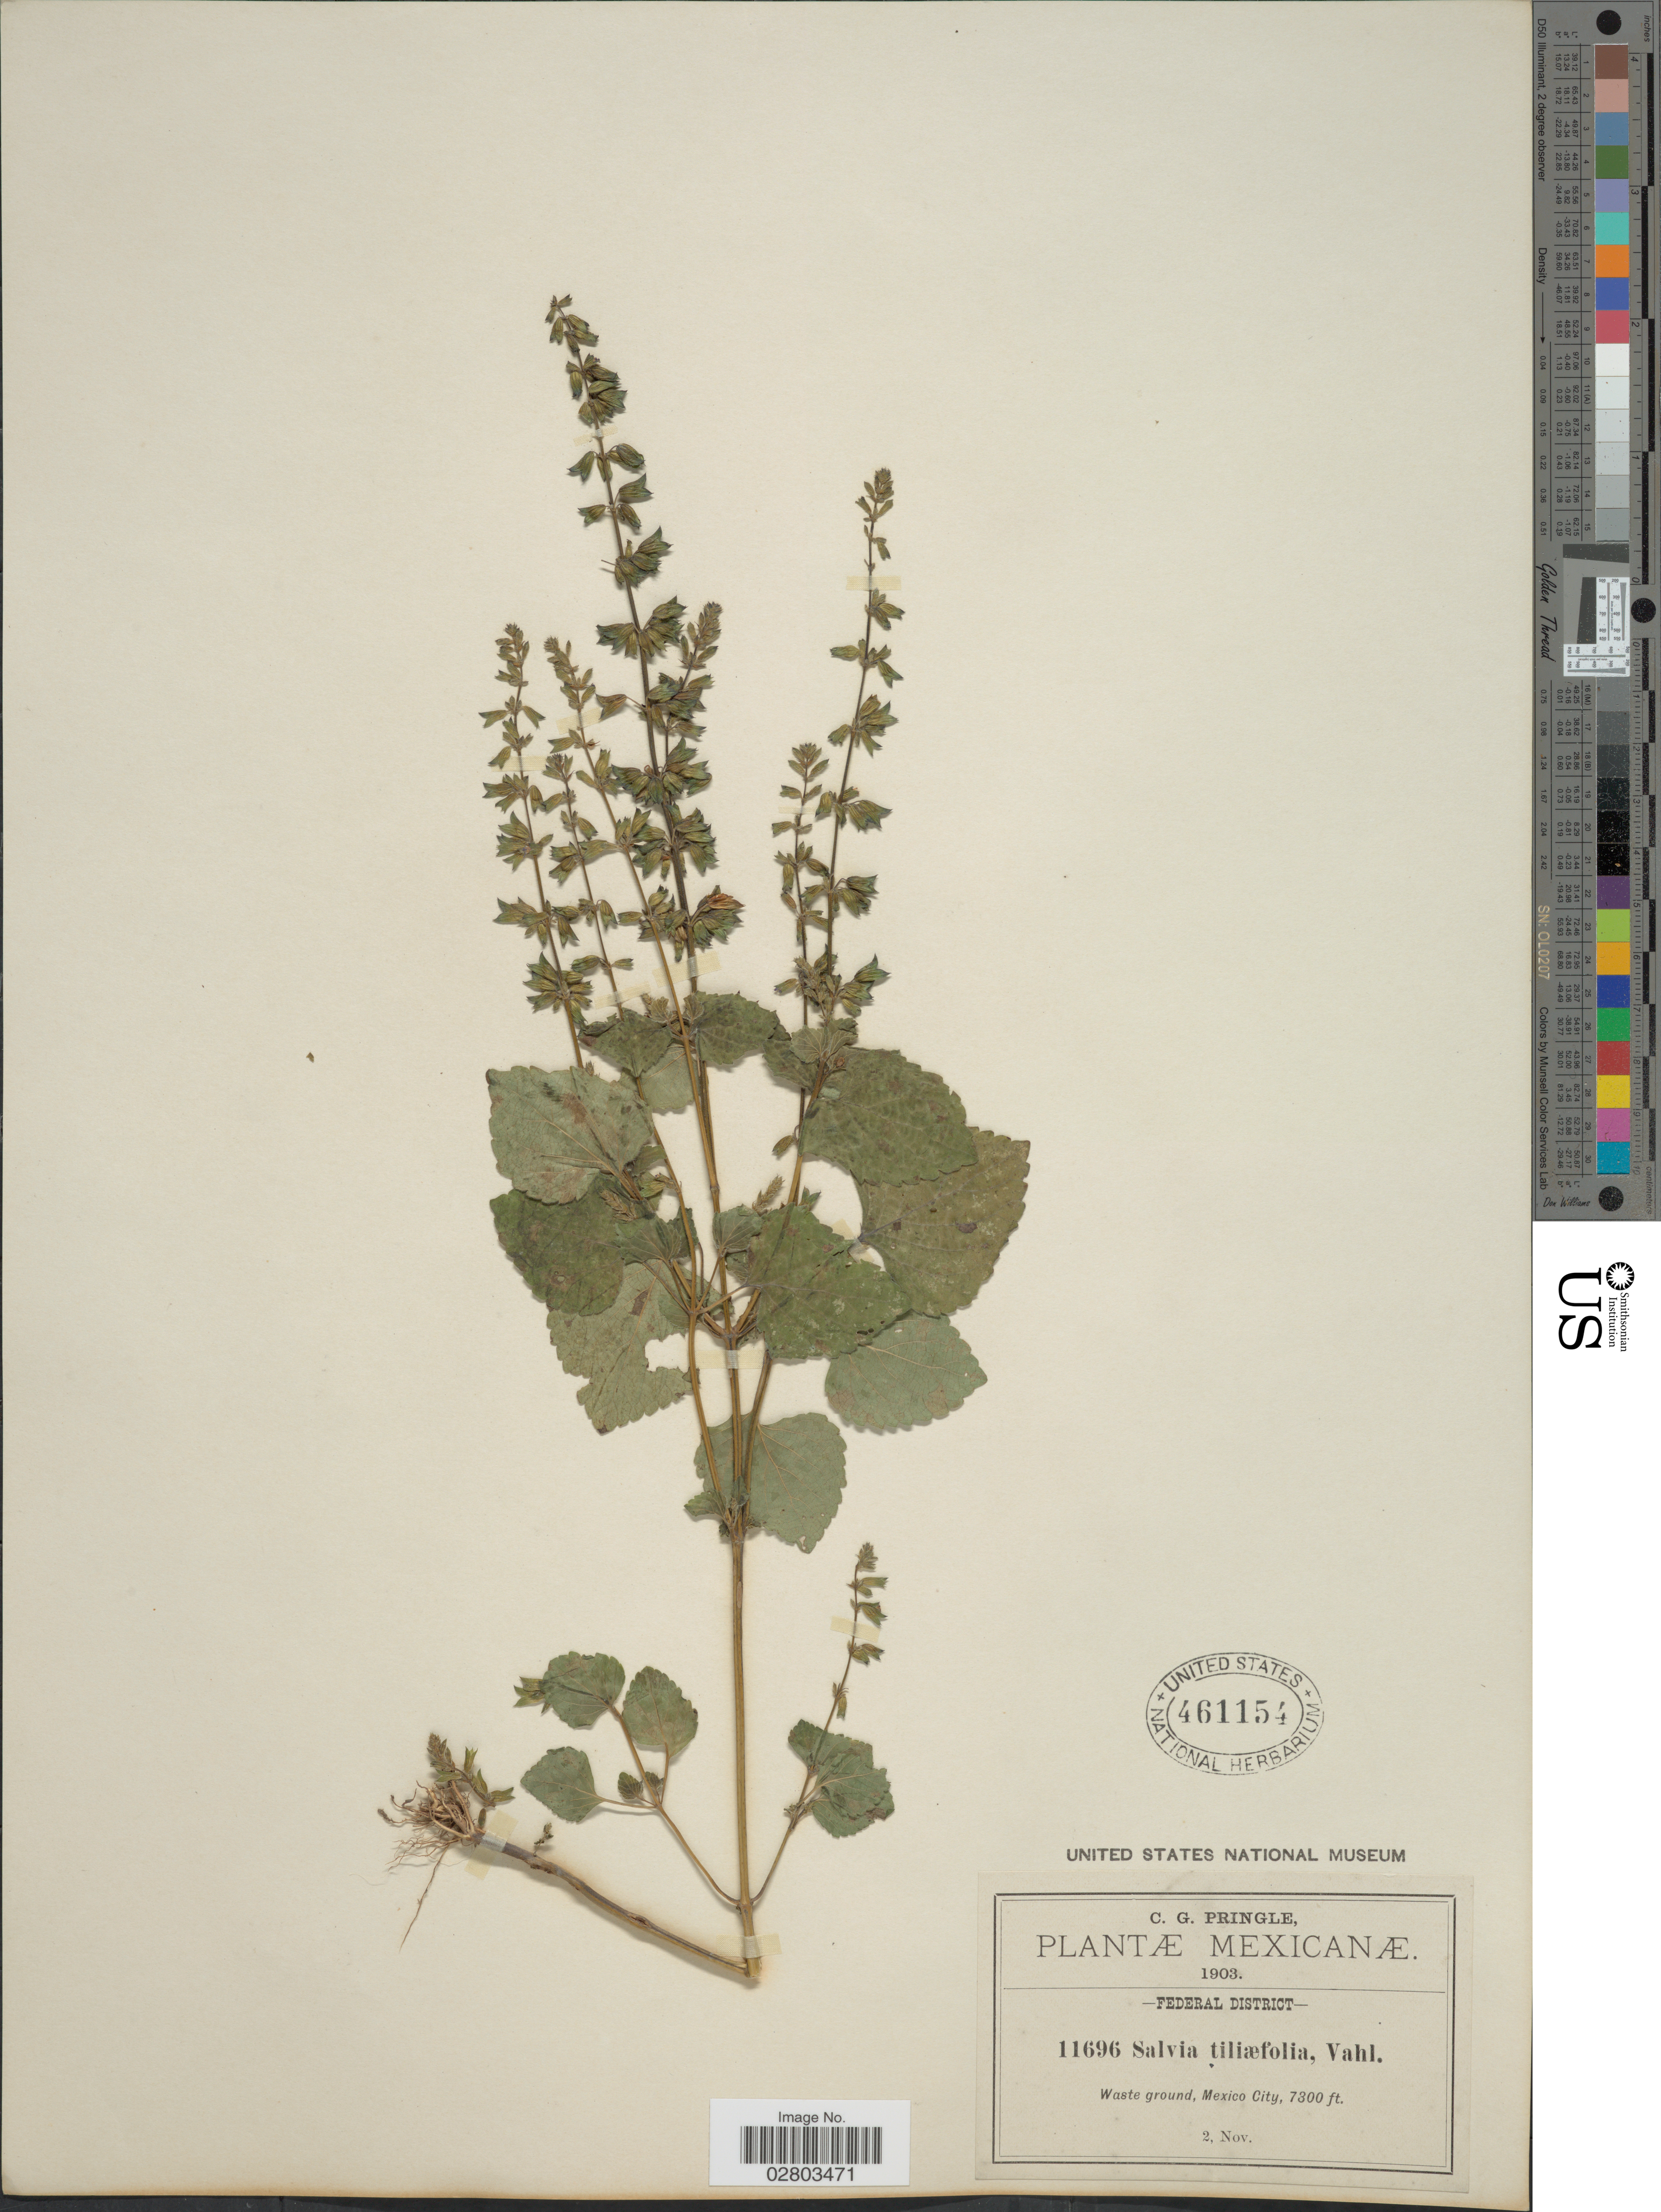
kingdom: Plantae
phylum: Tracheophyta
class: Magnoliopsida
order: Lamiales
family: Lamiaceae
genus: Salvia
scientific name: Salvia tiliifolia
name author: Vahl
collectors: C. G. Pringle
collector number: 11696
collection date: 1903-11-02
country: Mexico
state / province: Distrito Federal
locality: Federal District, Waste ground, Mexico City.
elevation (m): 2225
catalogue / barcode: US 461154